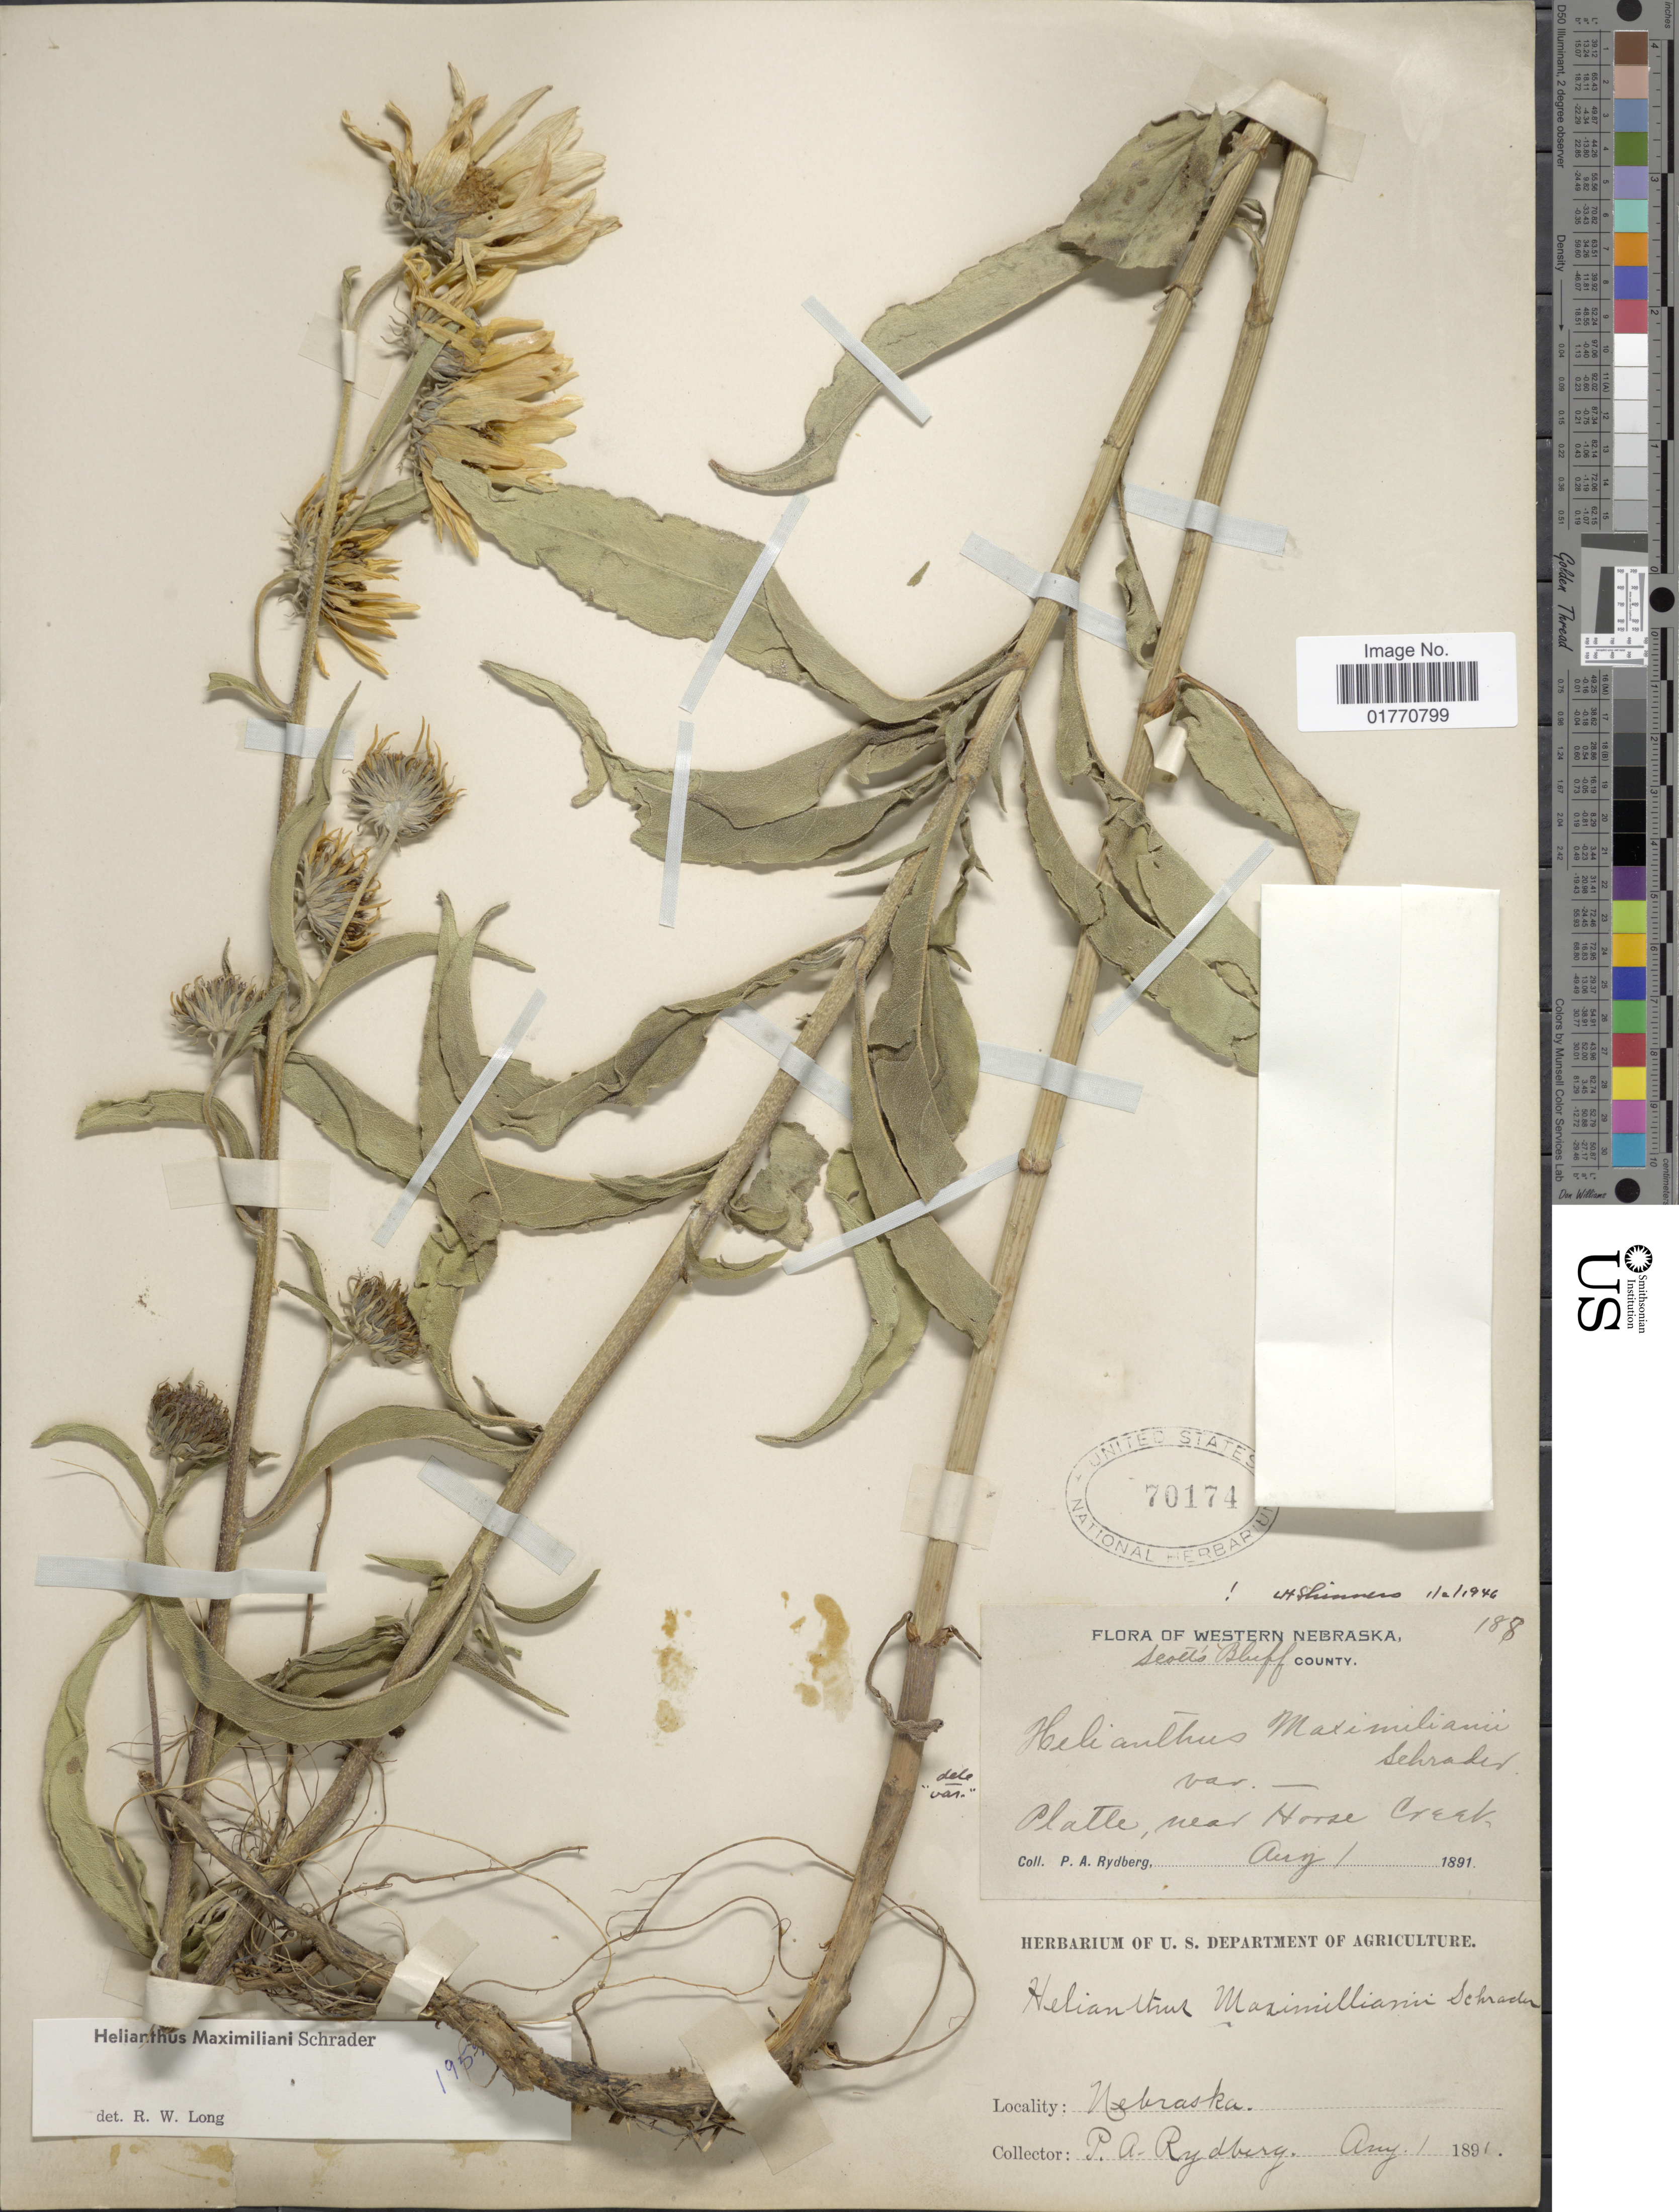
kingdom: Plantae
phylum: Tracheophyta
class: Magnoliopsida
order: Asterales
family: Asteraceae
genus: Helianthus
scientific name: Helianthus maximiliani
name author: Schrad.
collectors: P. A. Rydberg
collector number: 188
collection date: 1891-08-01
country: United States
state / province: Nebraska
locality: Western Nebraska, Platte, near Horse Creek, Scott's Bluff County.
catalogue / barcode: US 70174